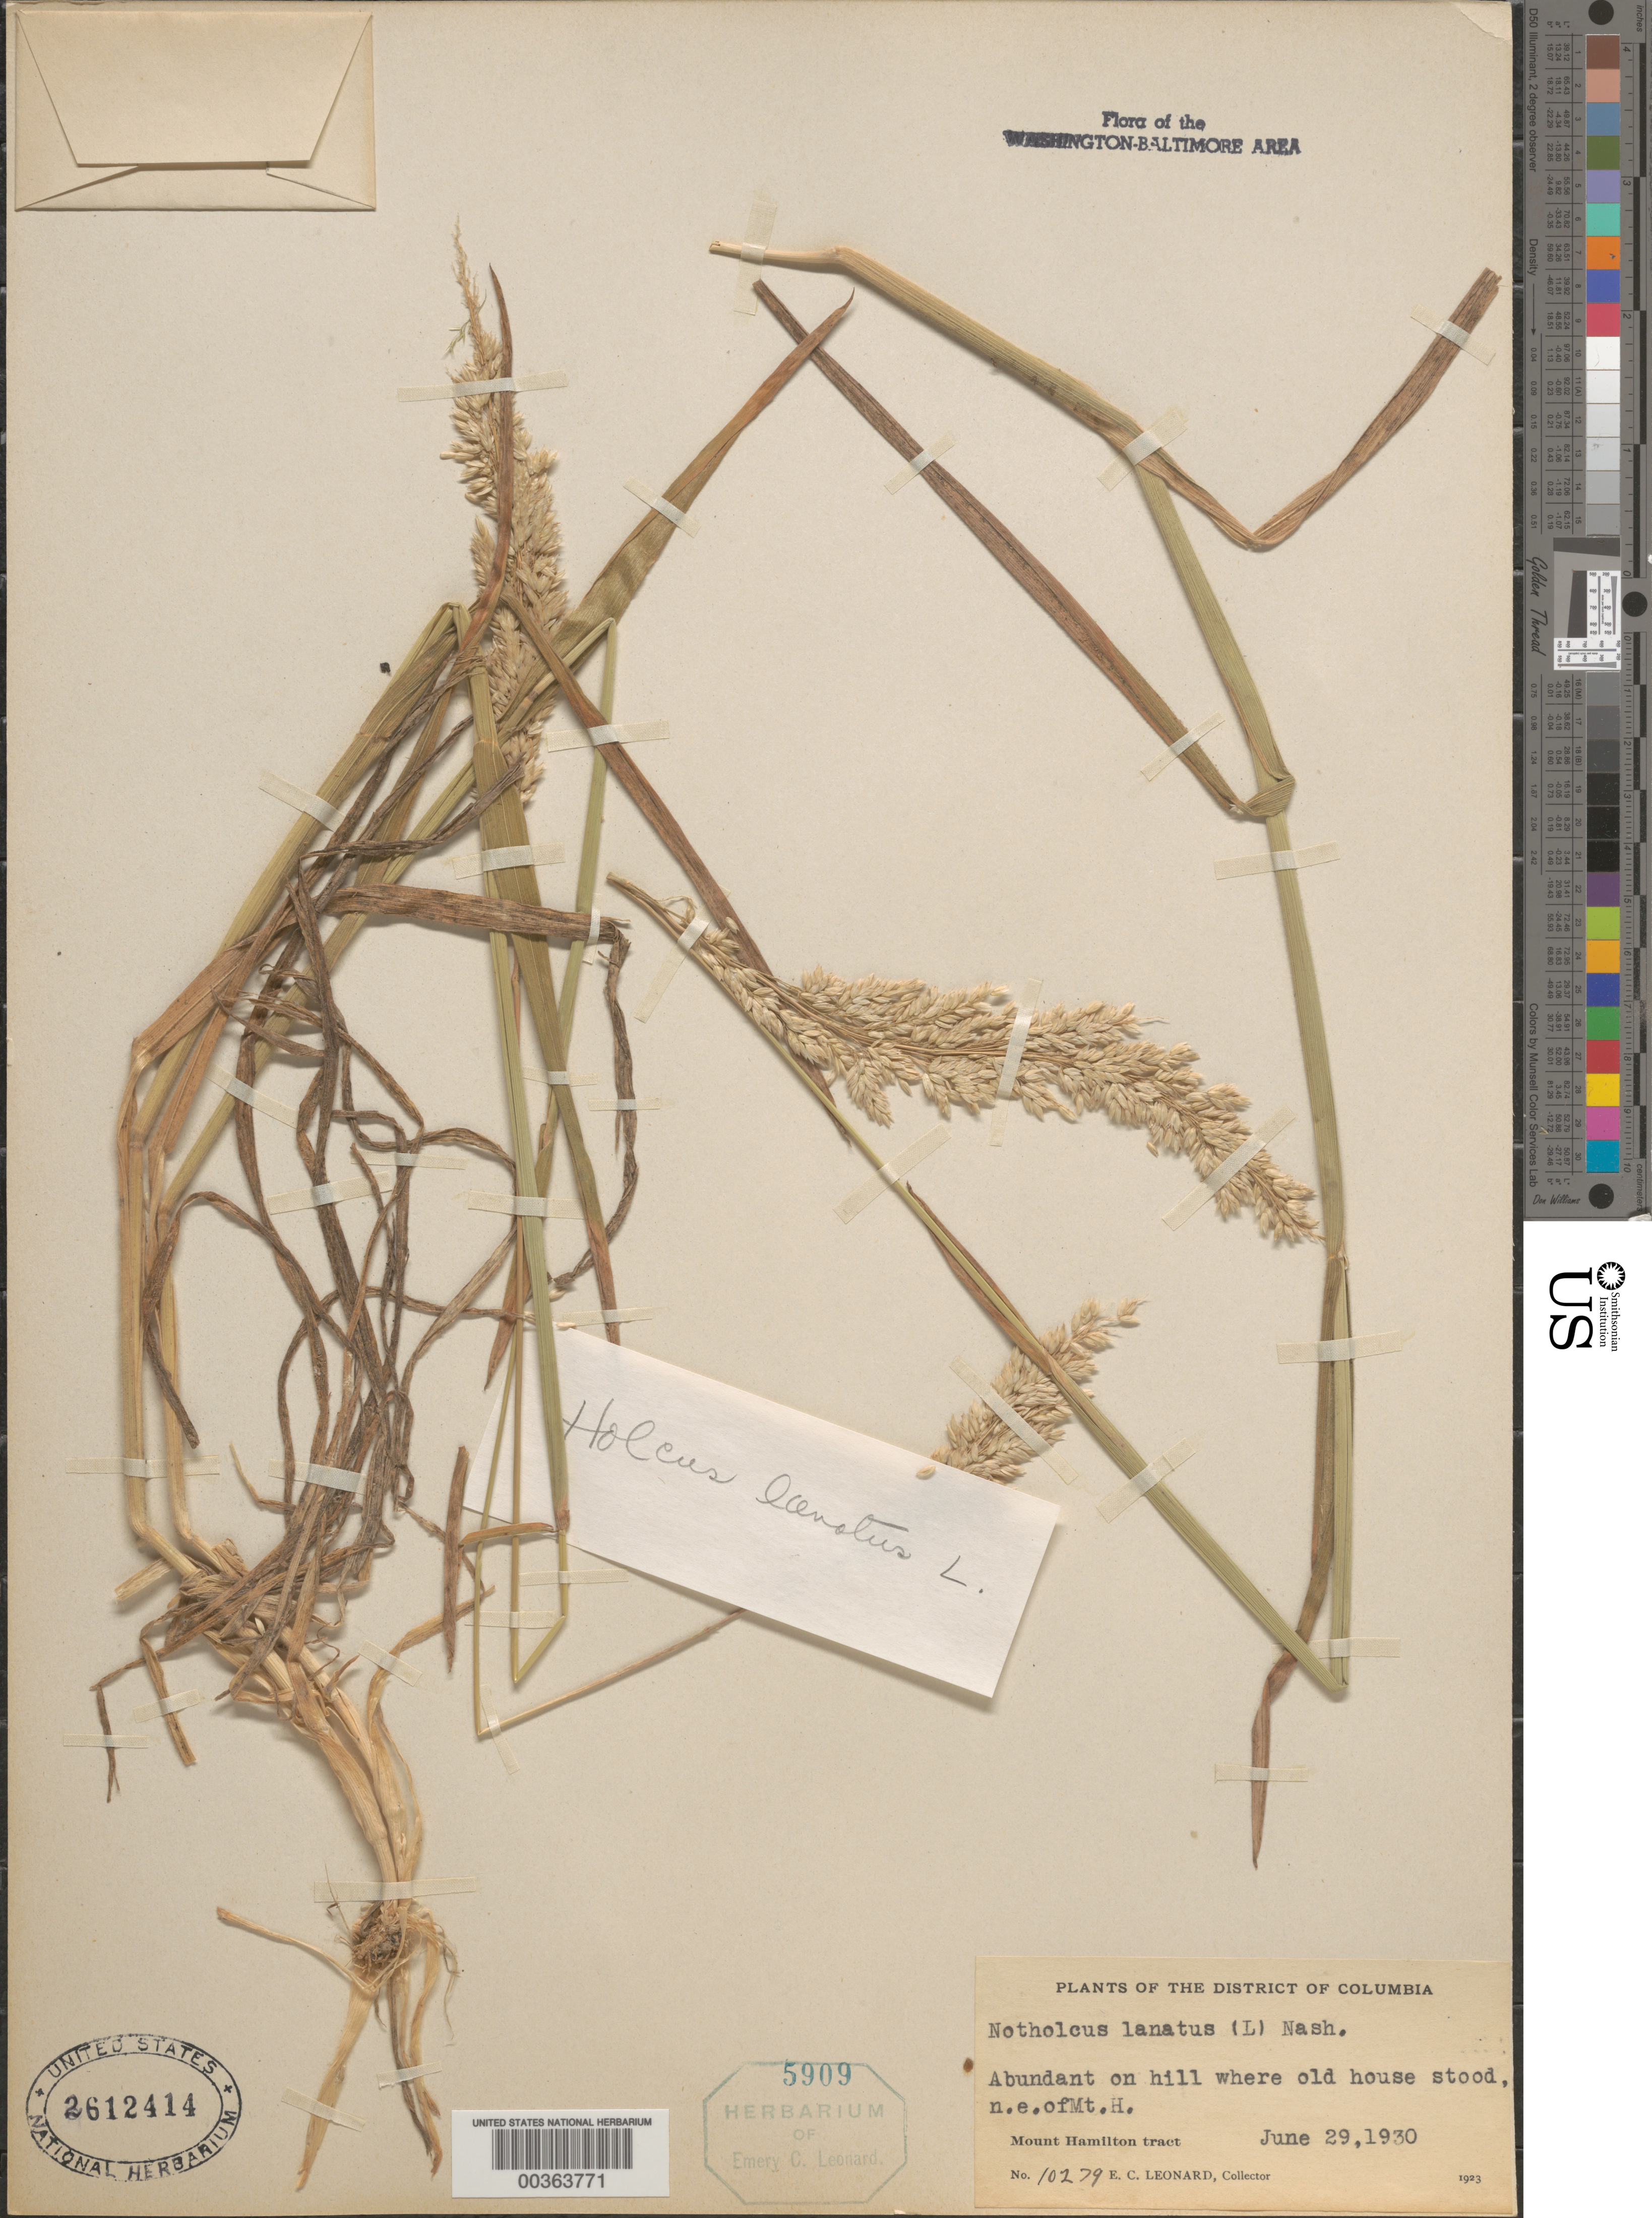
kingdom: Plantae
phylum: Tracheophyta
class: Liliopsida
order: Poales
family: Poaceae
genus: Holcus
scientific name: Holcus lanatus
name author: L.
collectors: E. C. Leonard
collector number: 10279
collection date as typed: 29 Jun 1930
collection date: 1930-06-29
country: United States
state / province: District of Columbia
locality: Northeast of Mount Hamilton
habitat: On hill near old foundation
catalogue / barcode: US 2612414